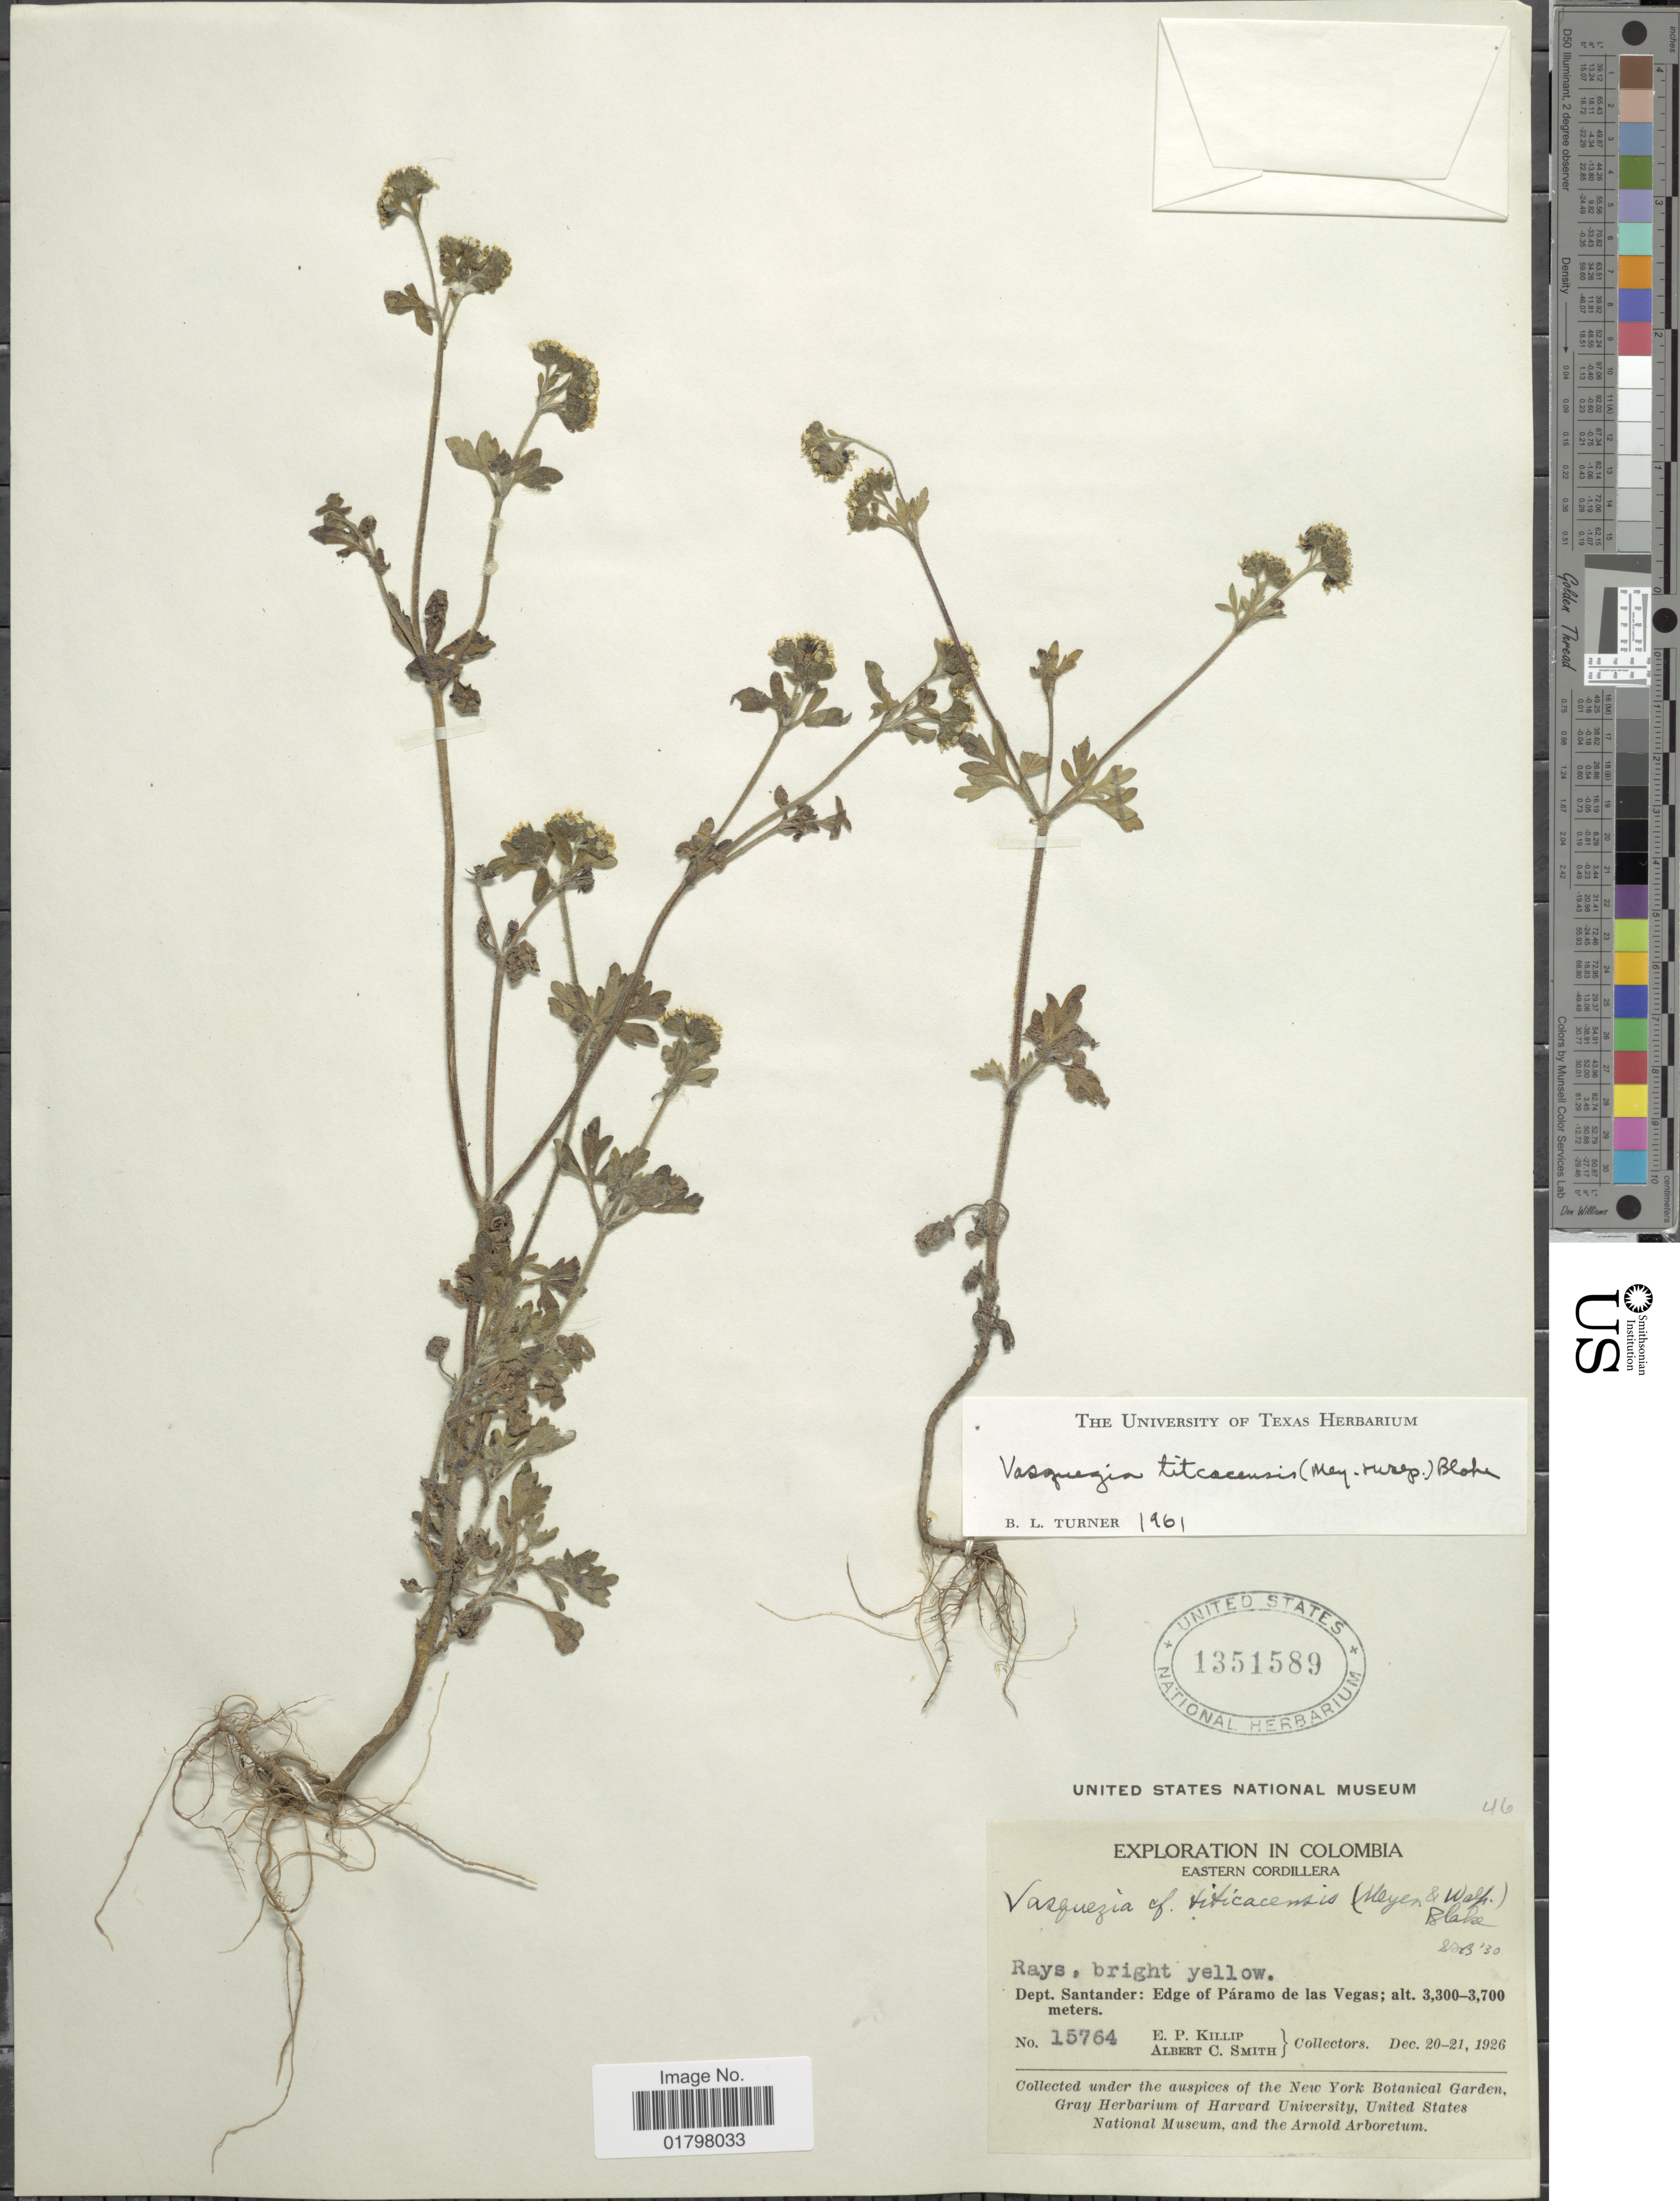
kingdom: Plantae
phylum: Tracheophyta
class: Magnoliopsida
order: Asterales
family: Asteraceae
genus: Vasquesia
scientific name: Vasquesia titicacensis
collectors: E. P. Killip & A. C. Smith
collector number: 15764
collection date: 1926-12-20/1926-12-21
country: Colombia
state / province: Santander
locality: Eastern Cordillera. Dept. Santander: Edge of Páramo de las Vegas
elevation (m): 3300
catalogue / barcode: US 1351589